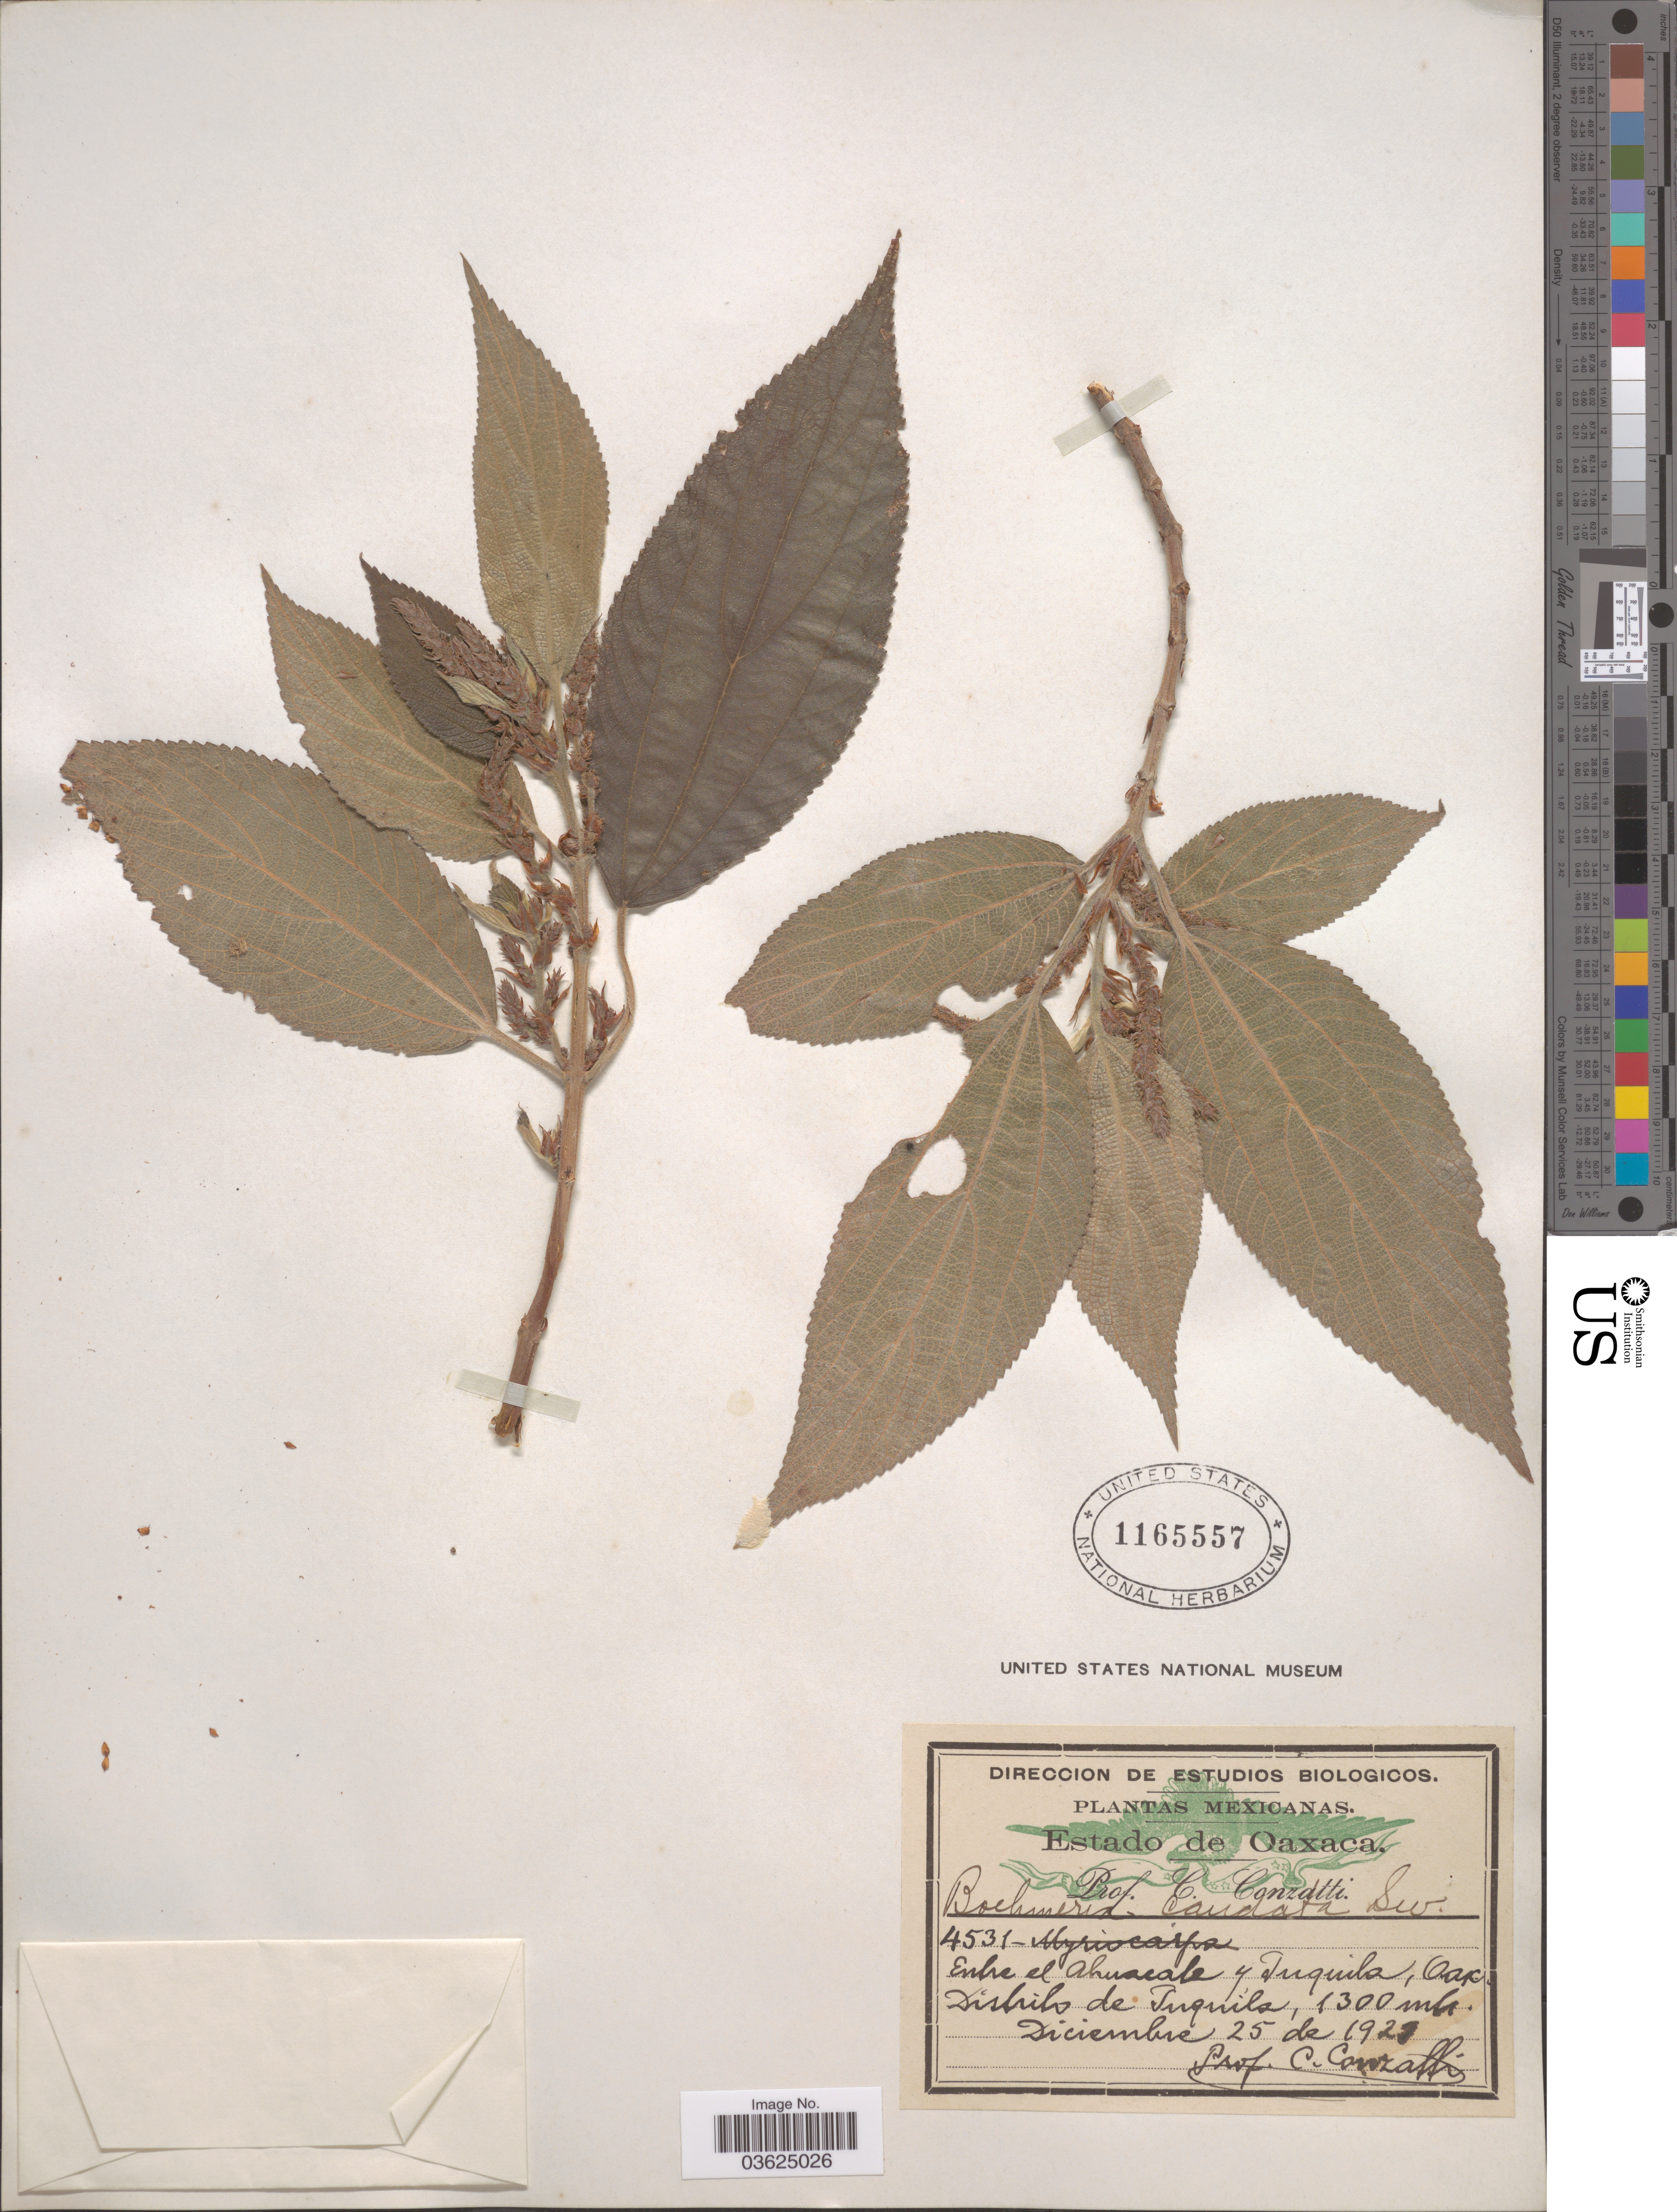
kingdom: Plantae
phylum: Tracheophyta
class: Magnoliopsida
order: Rosales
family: Urticaceae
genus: Boehmeria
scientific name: Boehmeria caudata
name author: Sw.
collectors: C. Conzatti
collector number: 4531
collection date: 1923-12-25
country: Mexico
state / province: Oaxaca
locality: Entre el Ahuacale y Tuquila. Distrito de Tuquila.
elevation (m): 1300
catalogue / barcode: US 1165557